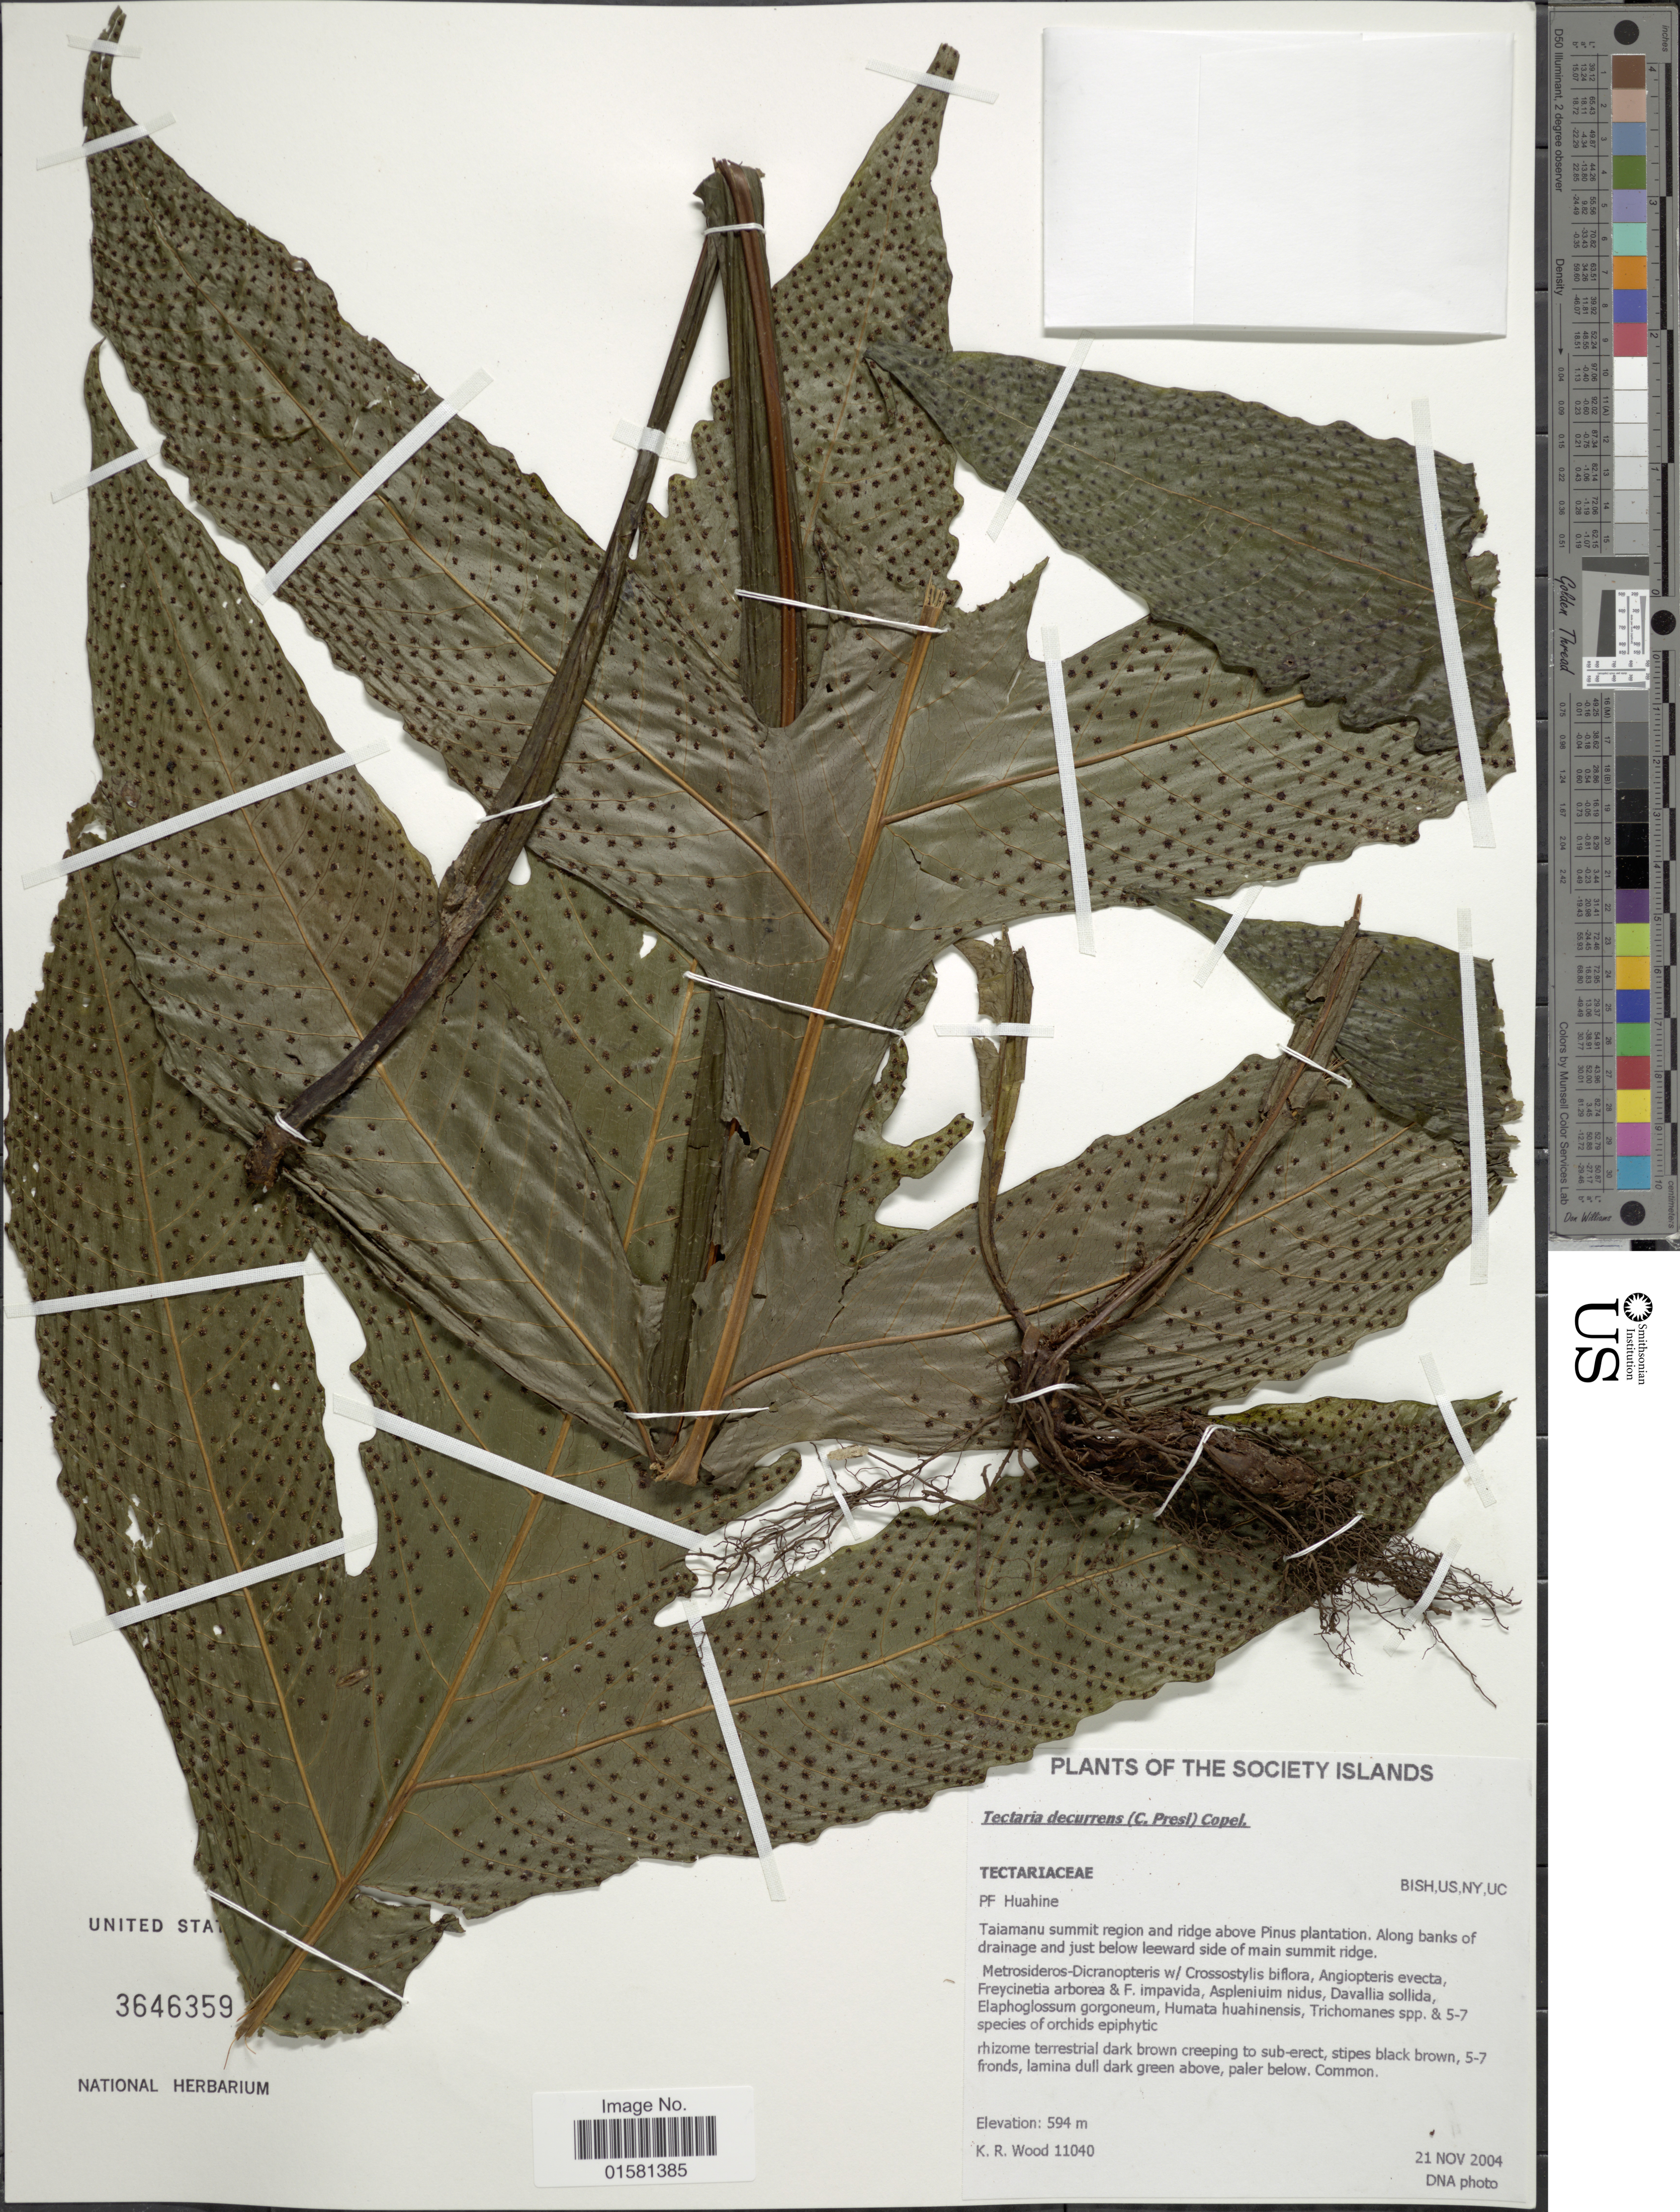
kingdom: Plantae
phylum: Tracheophyta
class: Polypodiopsida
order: Polypodiales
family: Tectariaceae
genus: Tectaria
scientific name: Tectaria decurrens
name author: (Presel.) Copel. in Elmer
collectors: K. R. Wood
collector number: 11040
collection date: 2004-11-21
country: French Polynesia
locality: Society Islands, Taiamanu summit region and ridge above Pinus plantation.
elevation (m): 594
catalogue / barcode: US 3646359